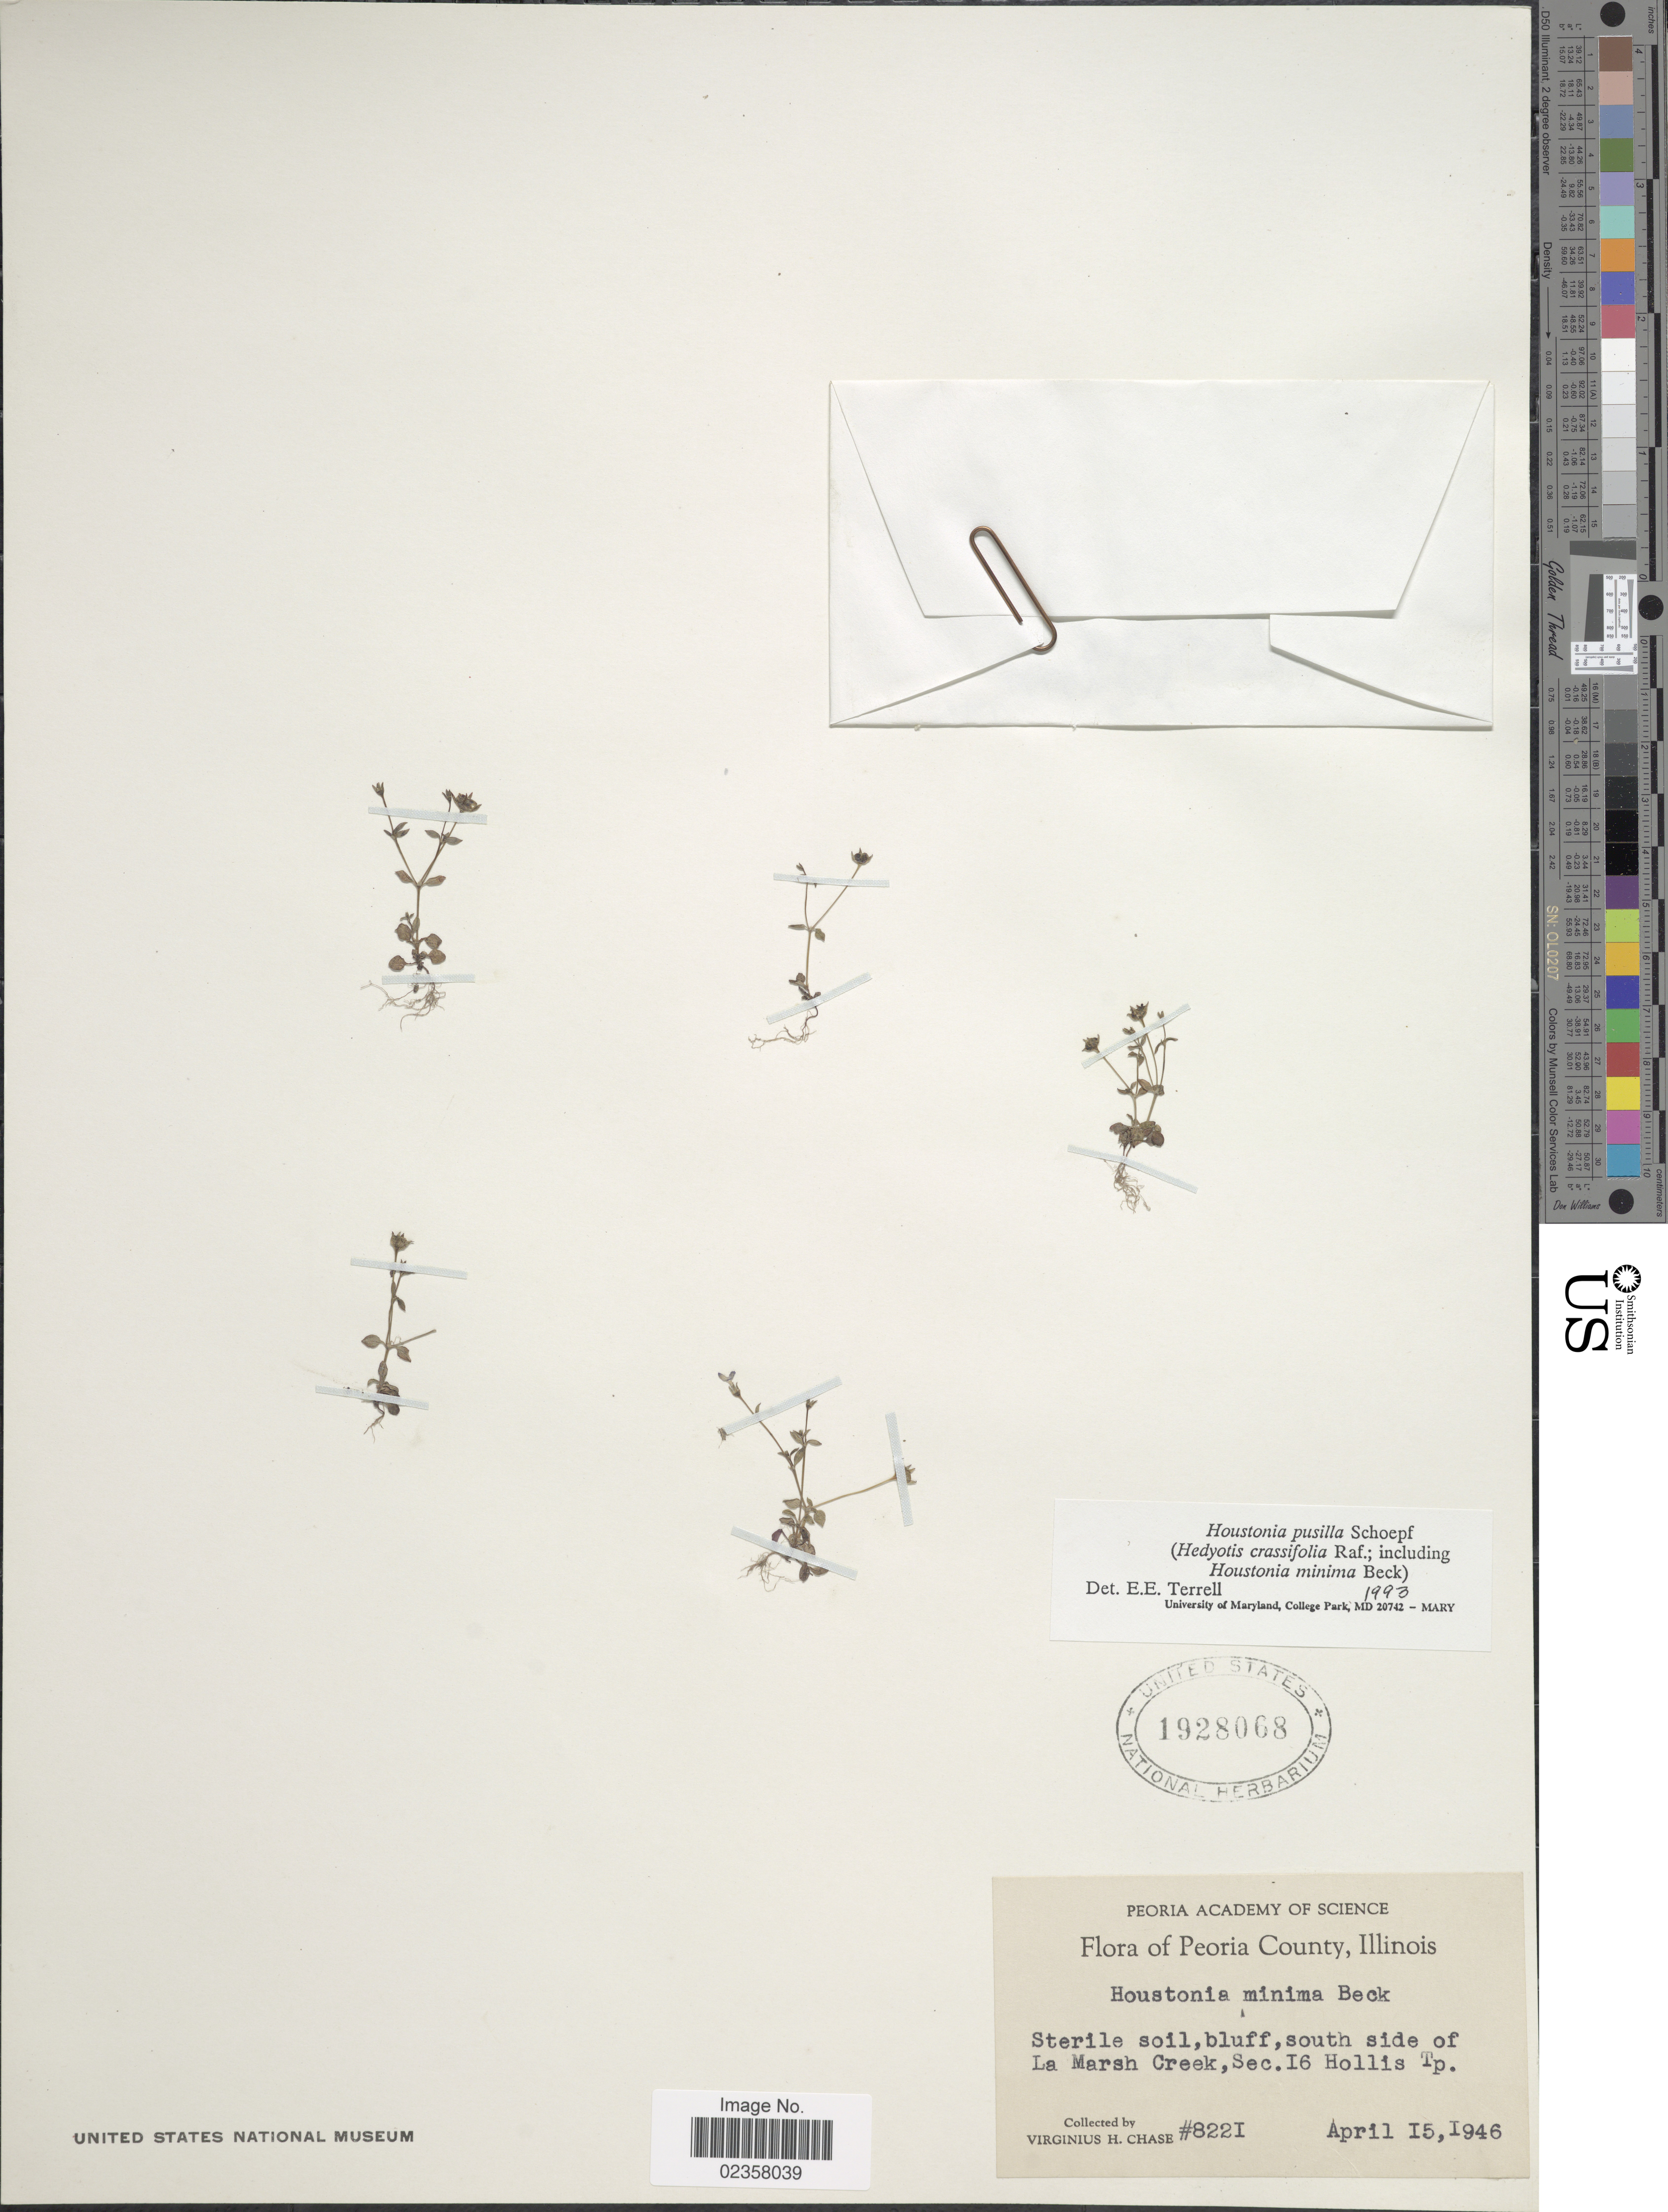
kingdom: Plantae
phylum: Tracheophyta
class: Magnoliopsida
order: Gentianales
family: Rubiaceae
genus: Houstonia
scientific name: Houstonia pusilla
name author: Schoepf.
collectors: V. H. Chase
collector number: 8221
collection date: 1946-04-15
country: United States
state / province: Illinois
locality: Peoria County, Ilinois, Sterile soil, bluff south side of La Marsh Creek, Sec. 16 Hollis Tp.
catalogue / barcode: US 1928068